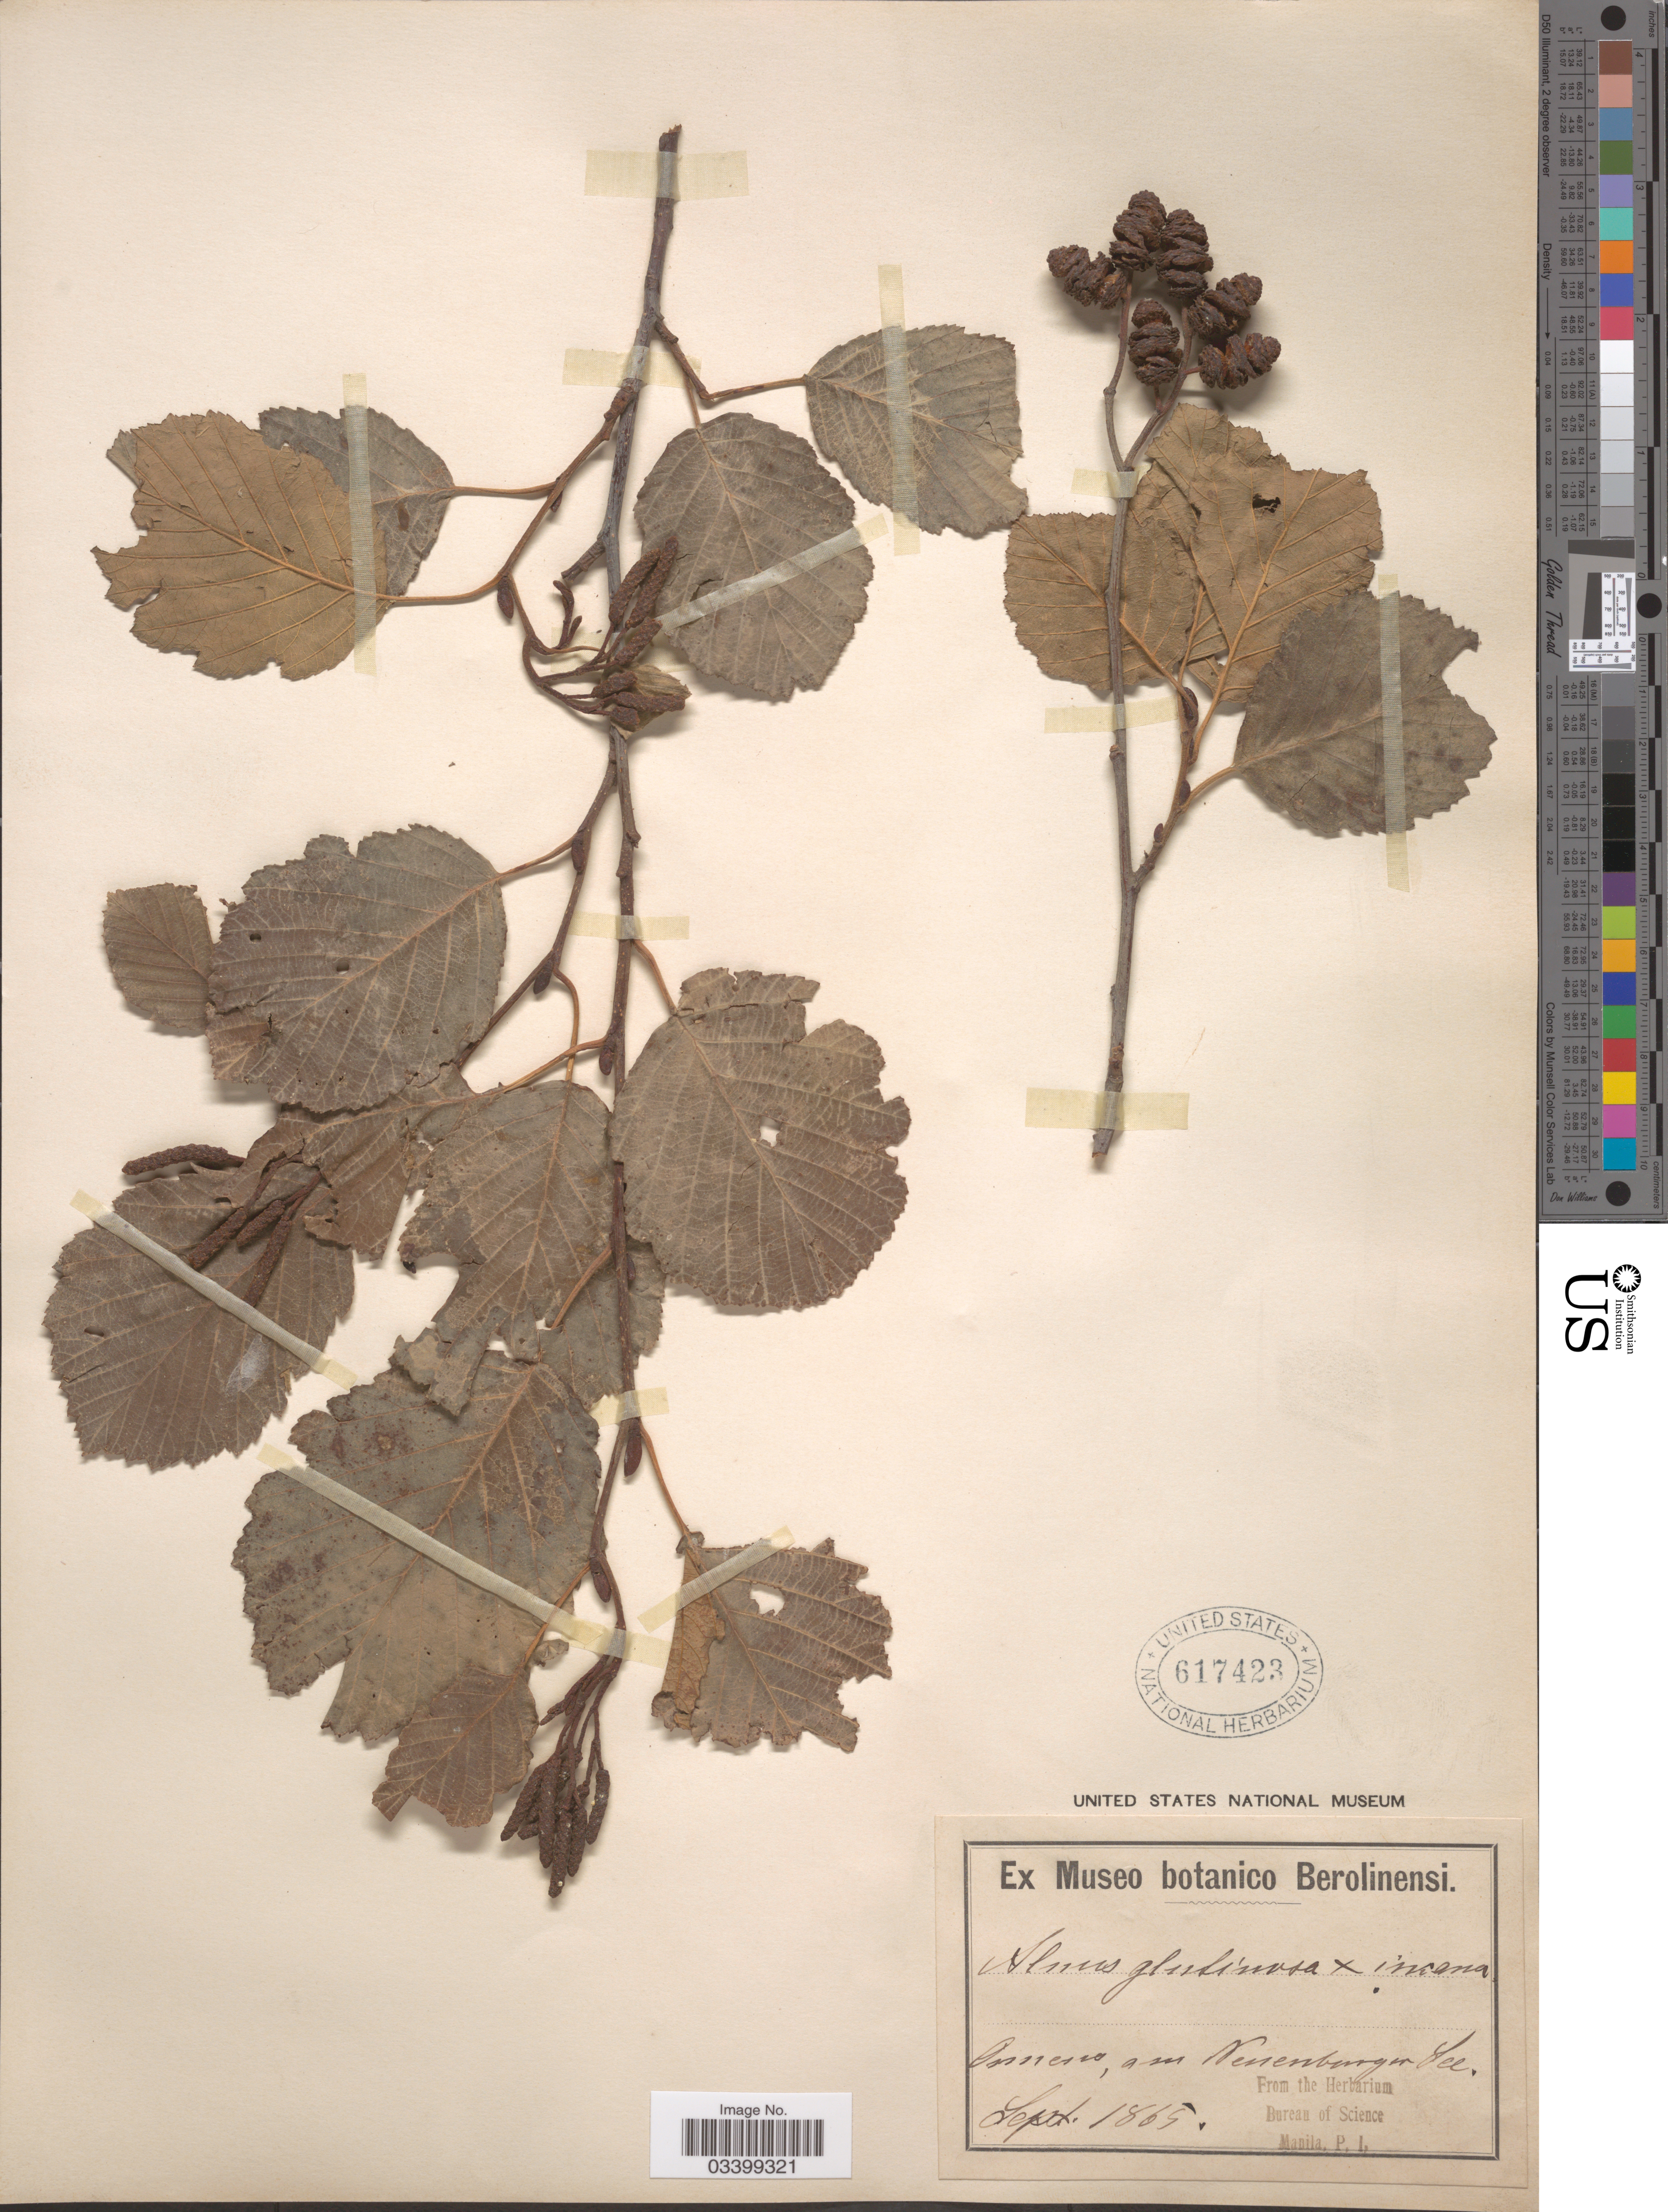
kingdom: Plantae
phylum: Tracheophyta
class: Magnoliopsida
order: Fagales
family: Betulaceae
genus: Alnus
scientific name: Alnus glutinosa x A. incana (L.) Moench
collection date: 1865-09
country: Switzerland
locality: Onnens, am Neuenburger See.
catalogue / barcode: US 617423